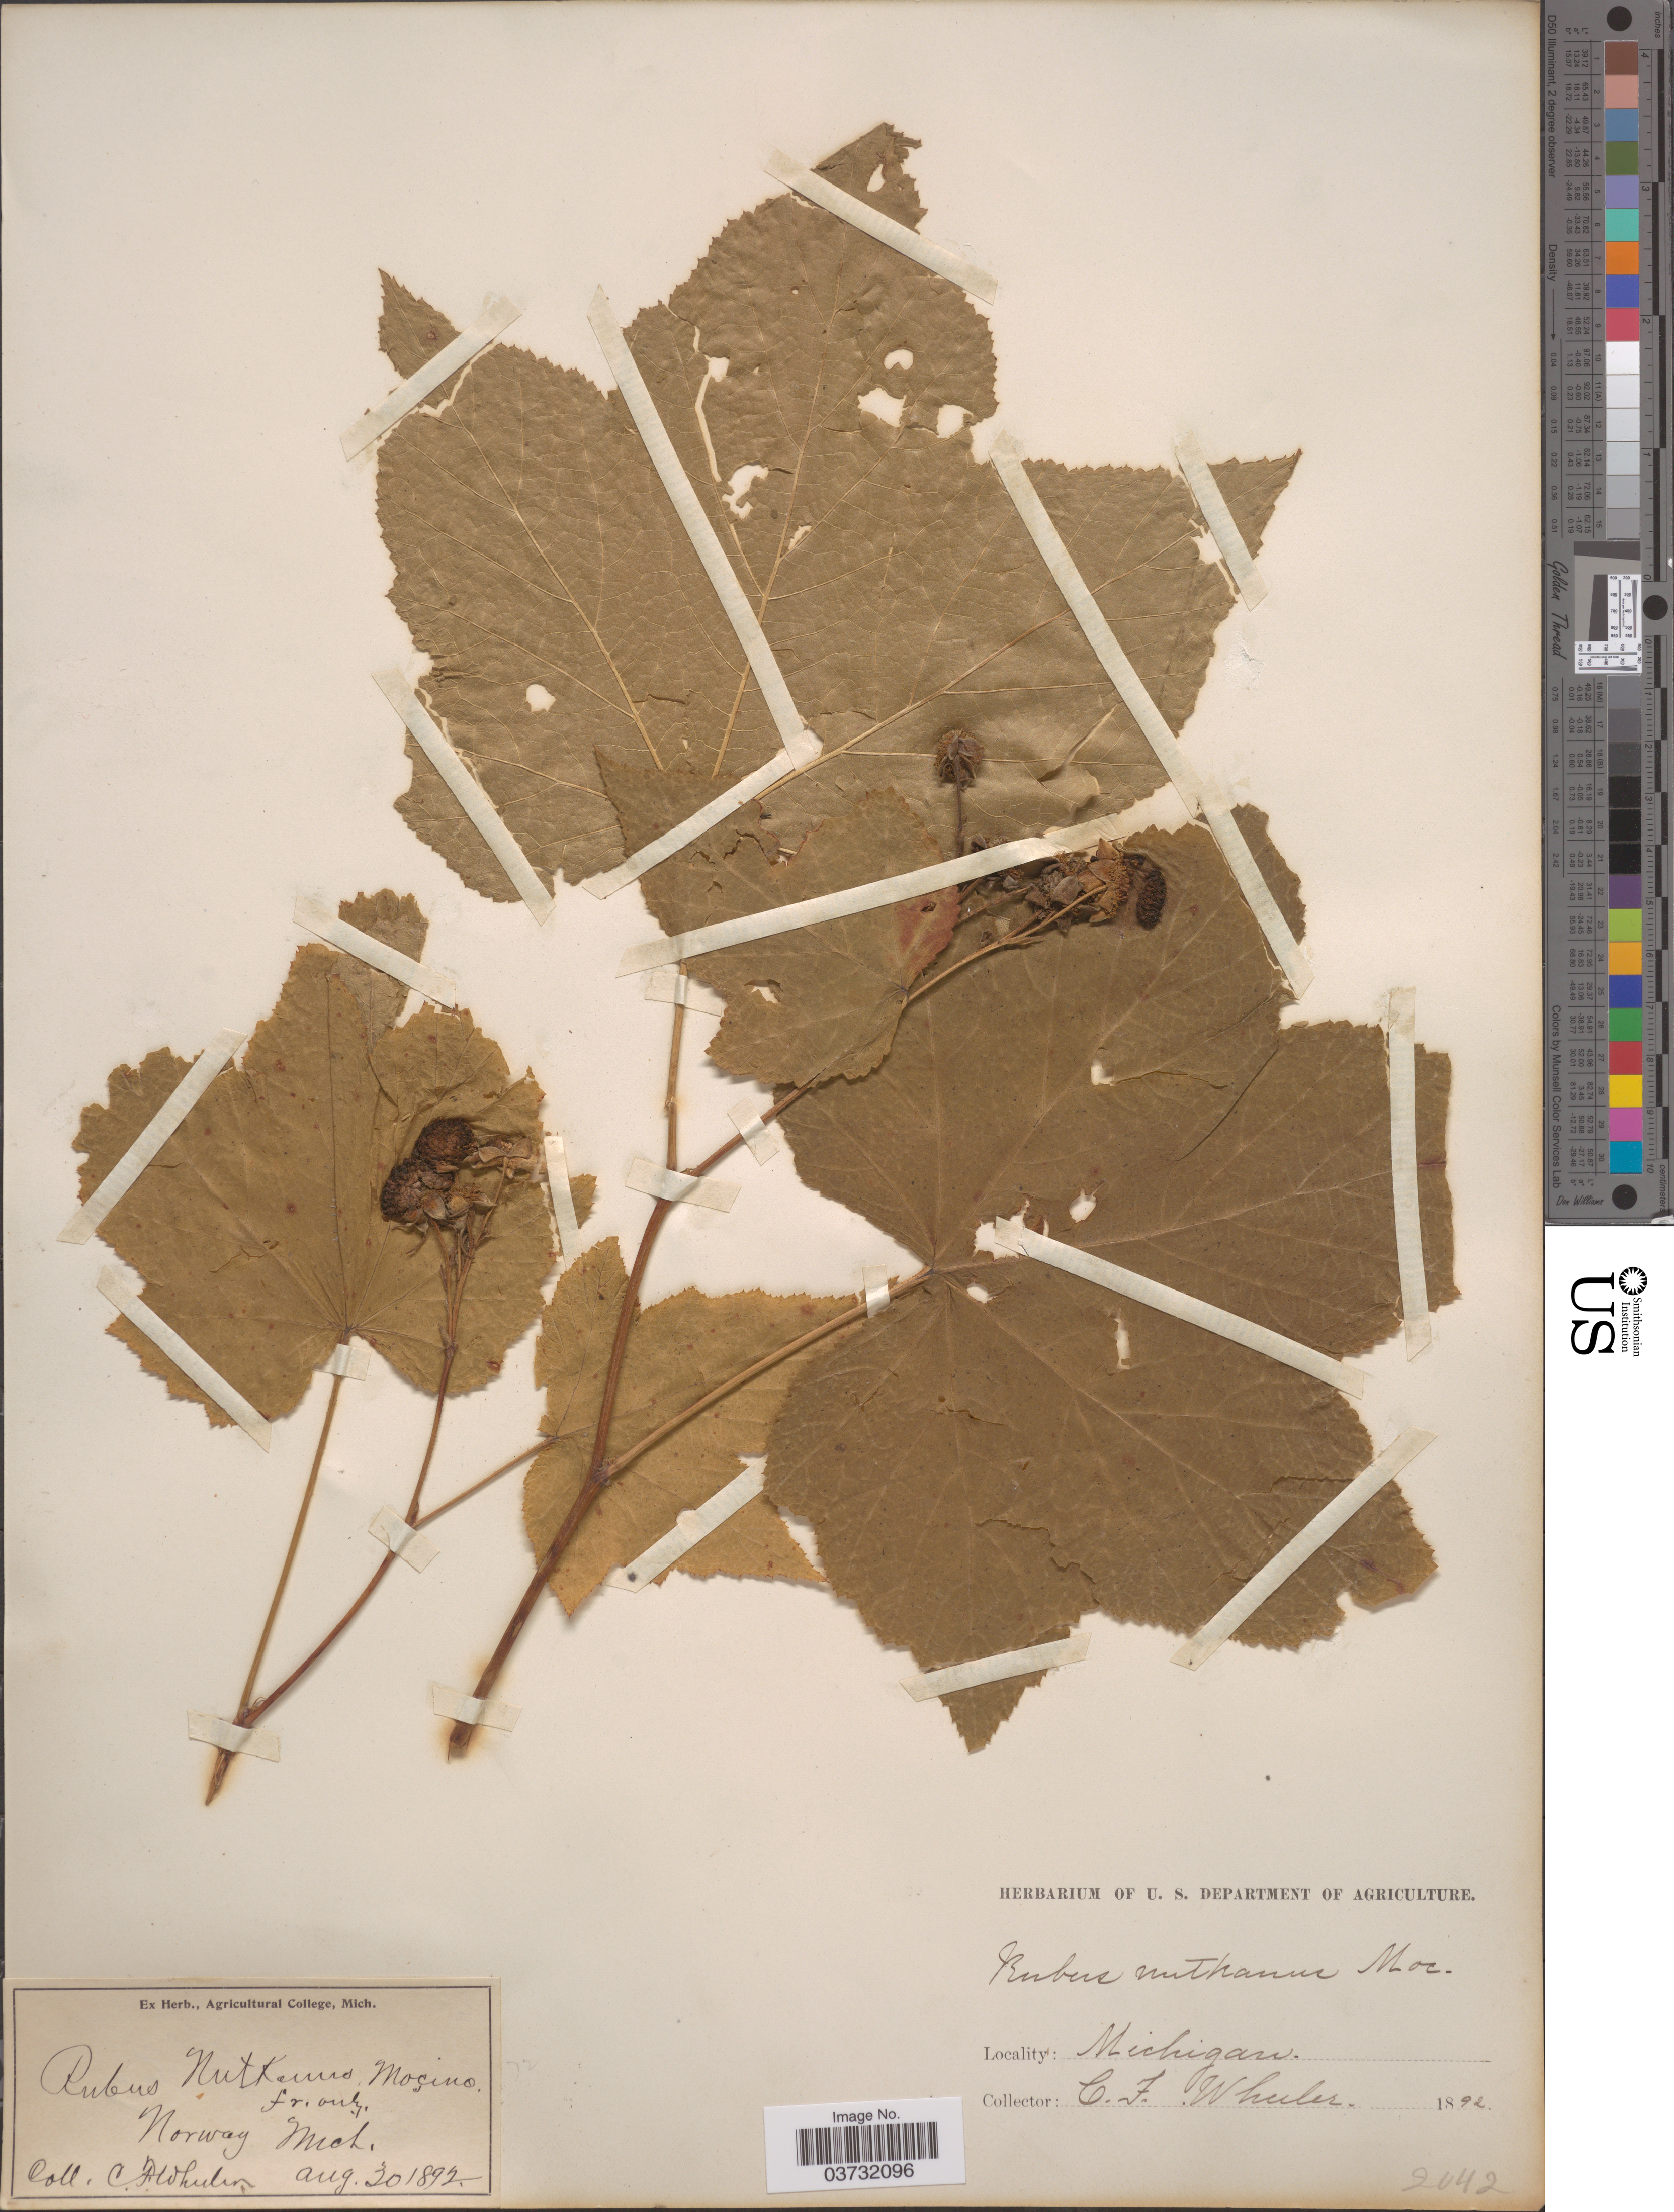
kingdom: Plantae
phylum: Tracheophyta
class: Magnoliopsida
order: Rosales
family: Rosaceae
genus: Rubus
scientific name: Rubus parviflorus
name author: Nutt.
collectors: C. Wheeler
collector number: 2042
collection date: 1892-08-30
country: United States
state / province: Michigan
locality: Norway.